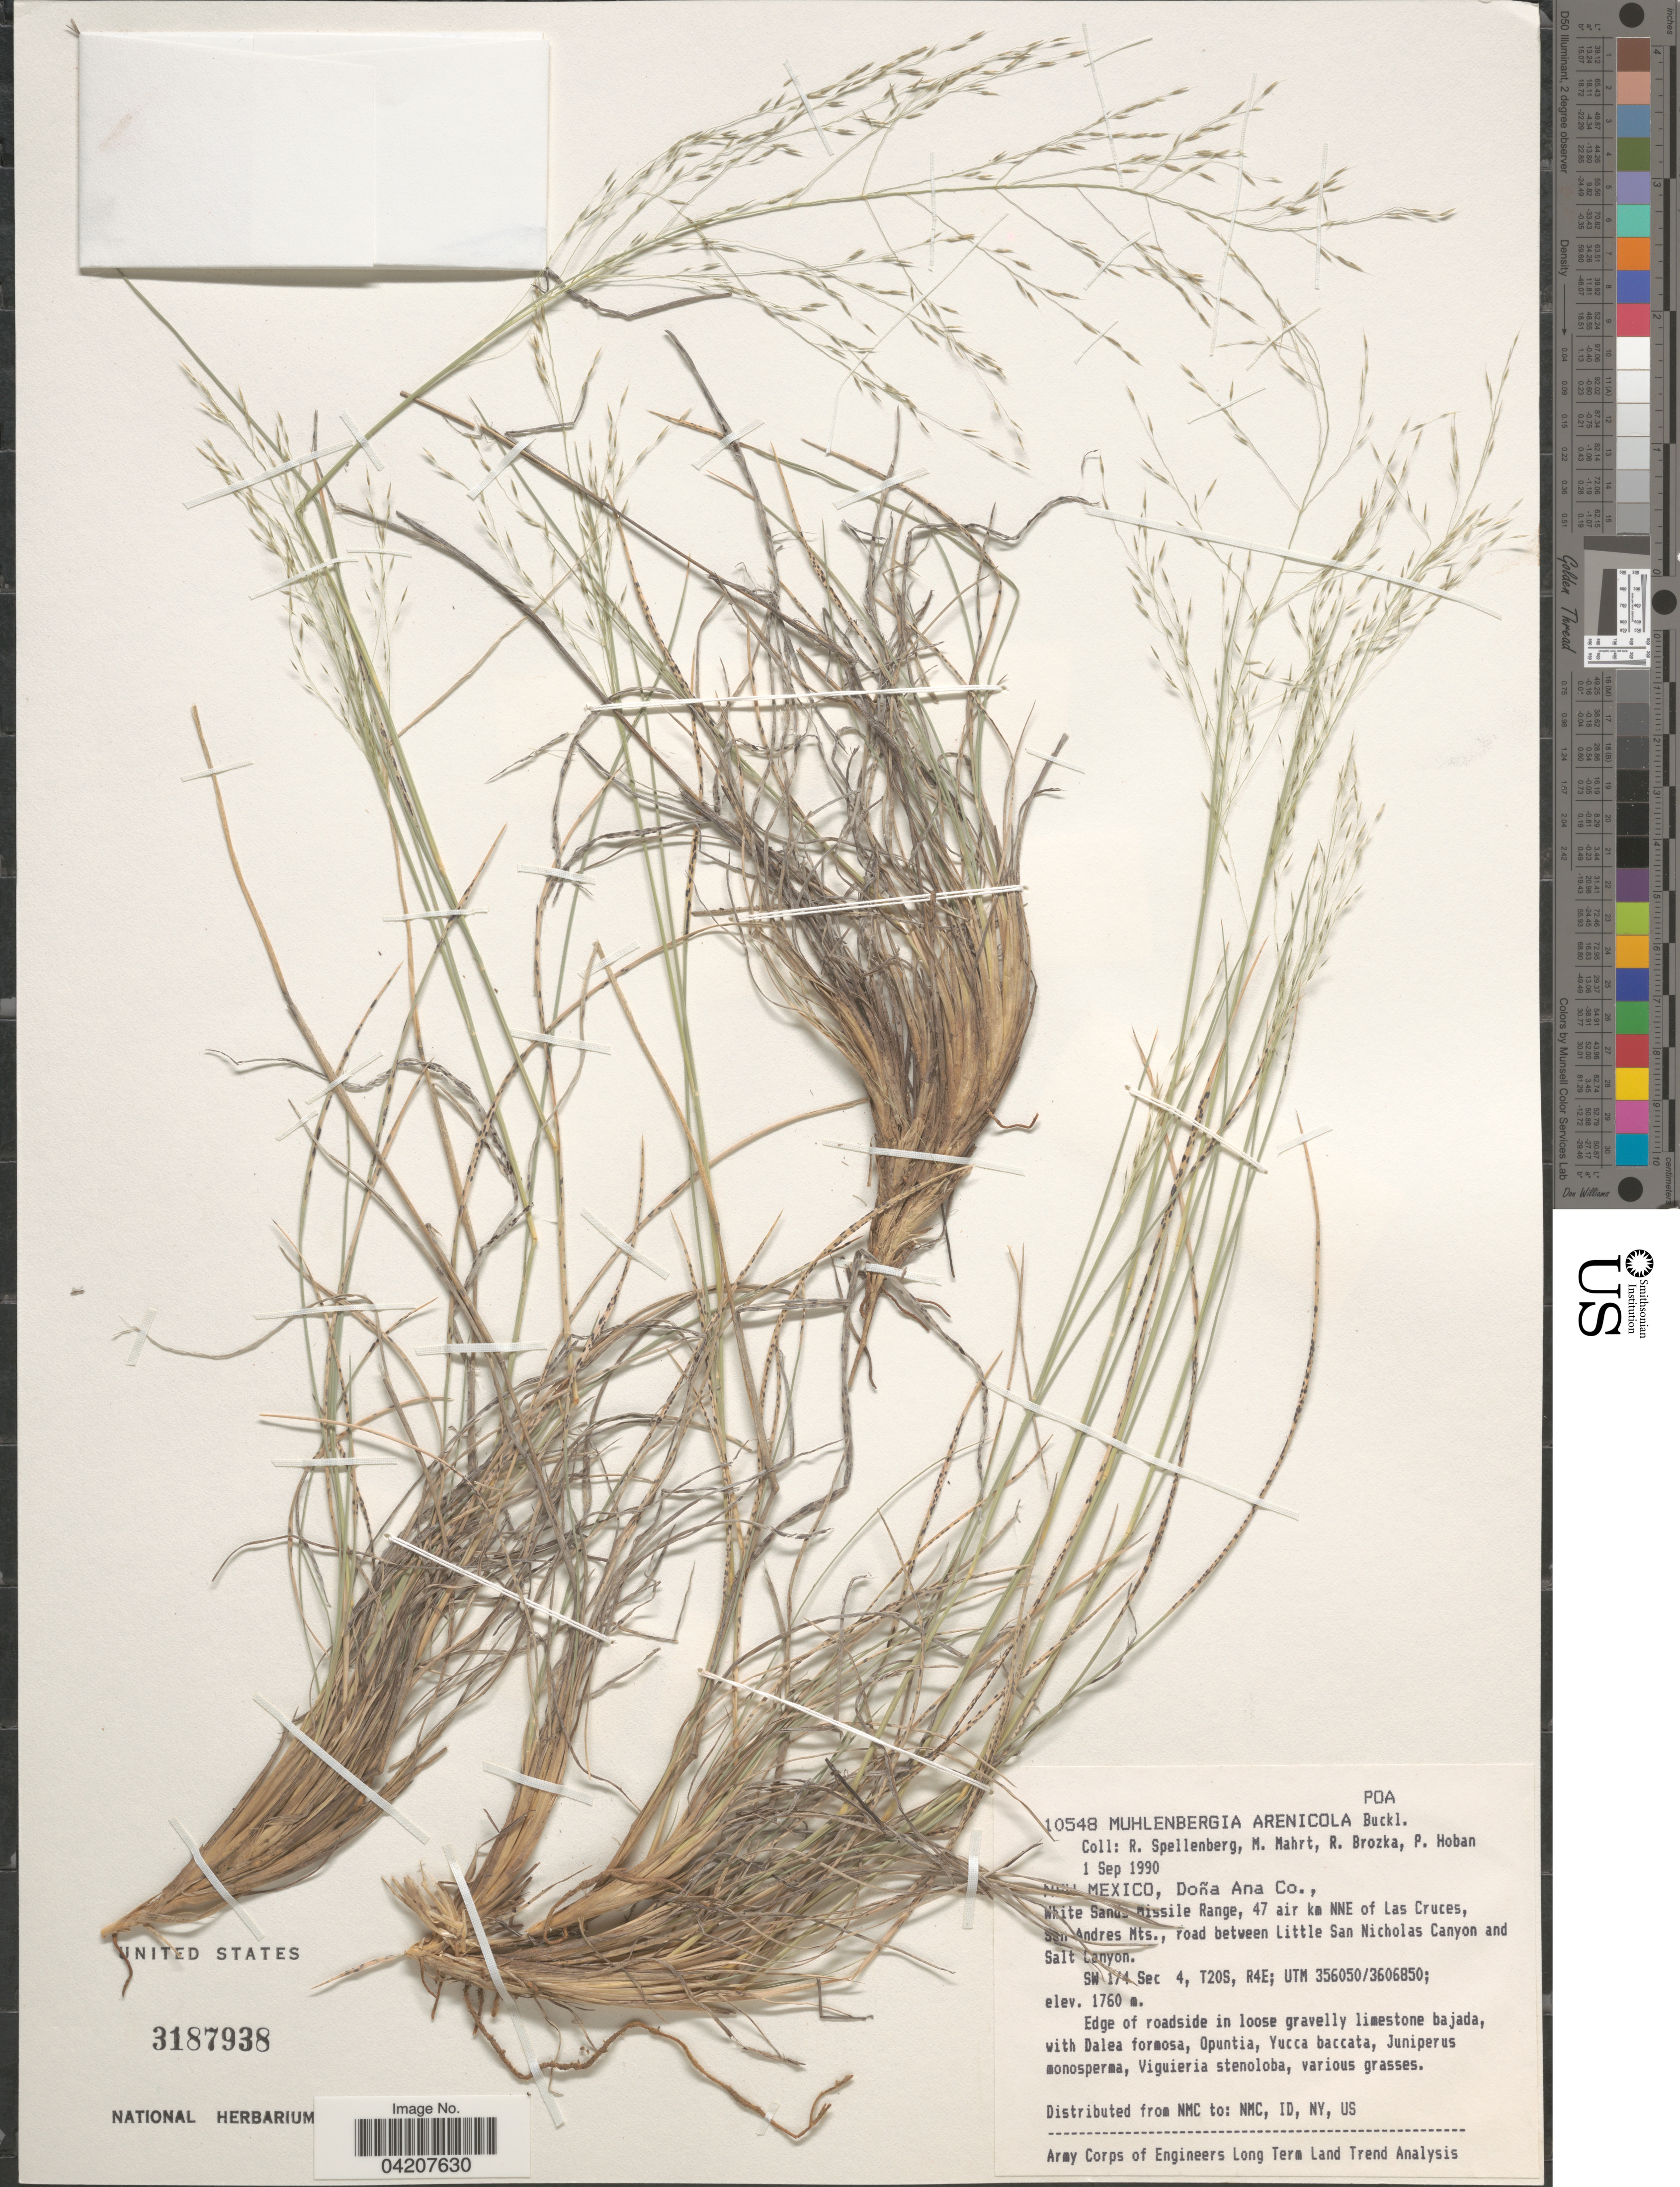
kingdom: Plantae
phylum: Tracheophyta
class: Liliopsida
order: Poales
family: Poaceae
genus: Muhlenbergia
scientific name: Muhlenbergia arenicola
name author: Buckley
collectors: R. Spellenberg, M. Mahrt, R. Brozka & P. Hoban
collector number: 10548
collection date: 1990-09-01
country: United States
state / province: New Mexico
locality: Doña Ana Co., White Sands Missile Range, 47 air km NNE of Las Cruces, San Andres Mts., road between Little San Nicholas Canyon and Salt Canyon. SW 174 Sec 4, T20S, R4E.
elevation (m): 1760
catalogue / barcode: US 3187938